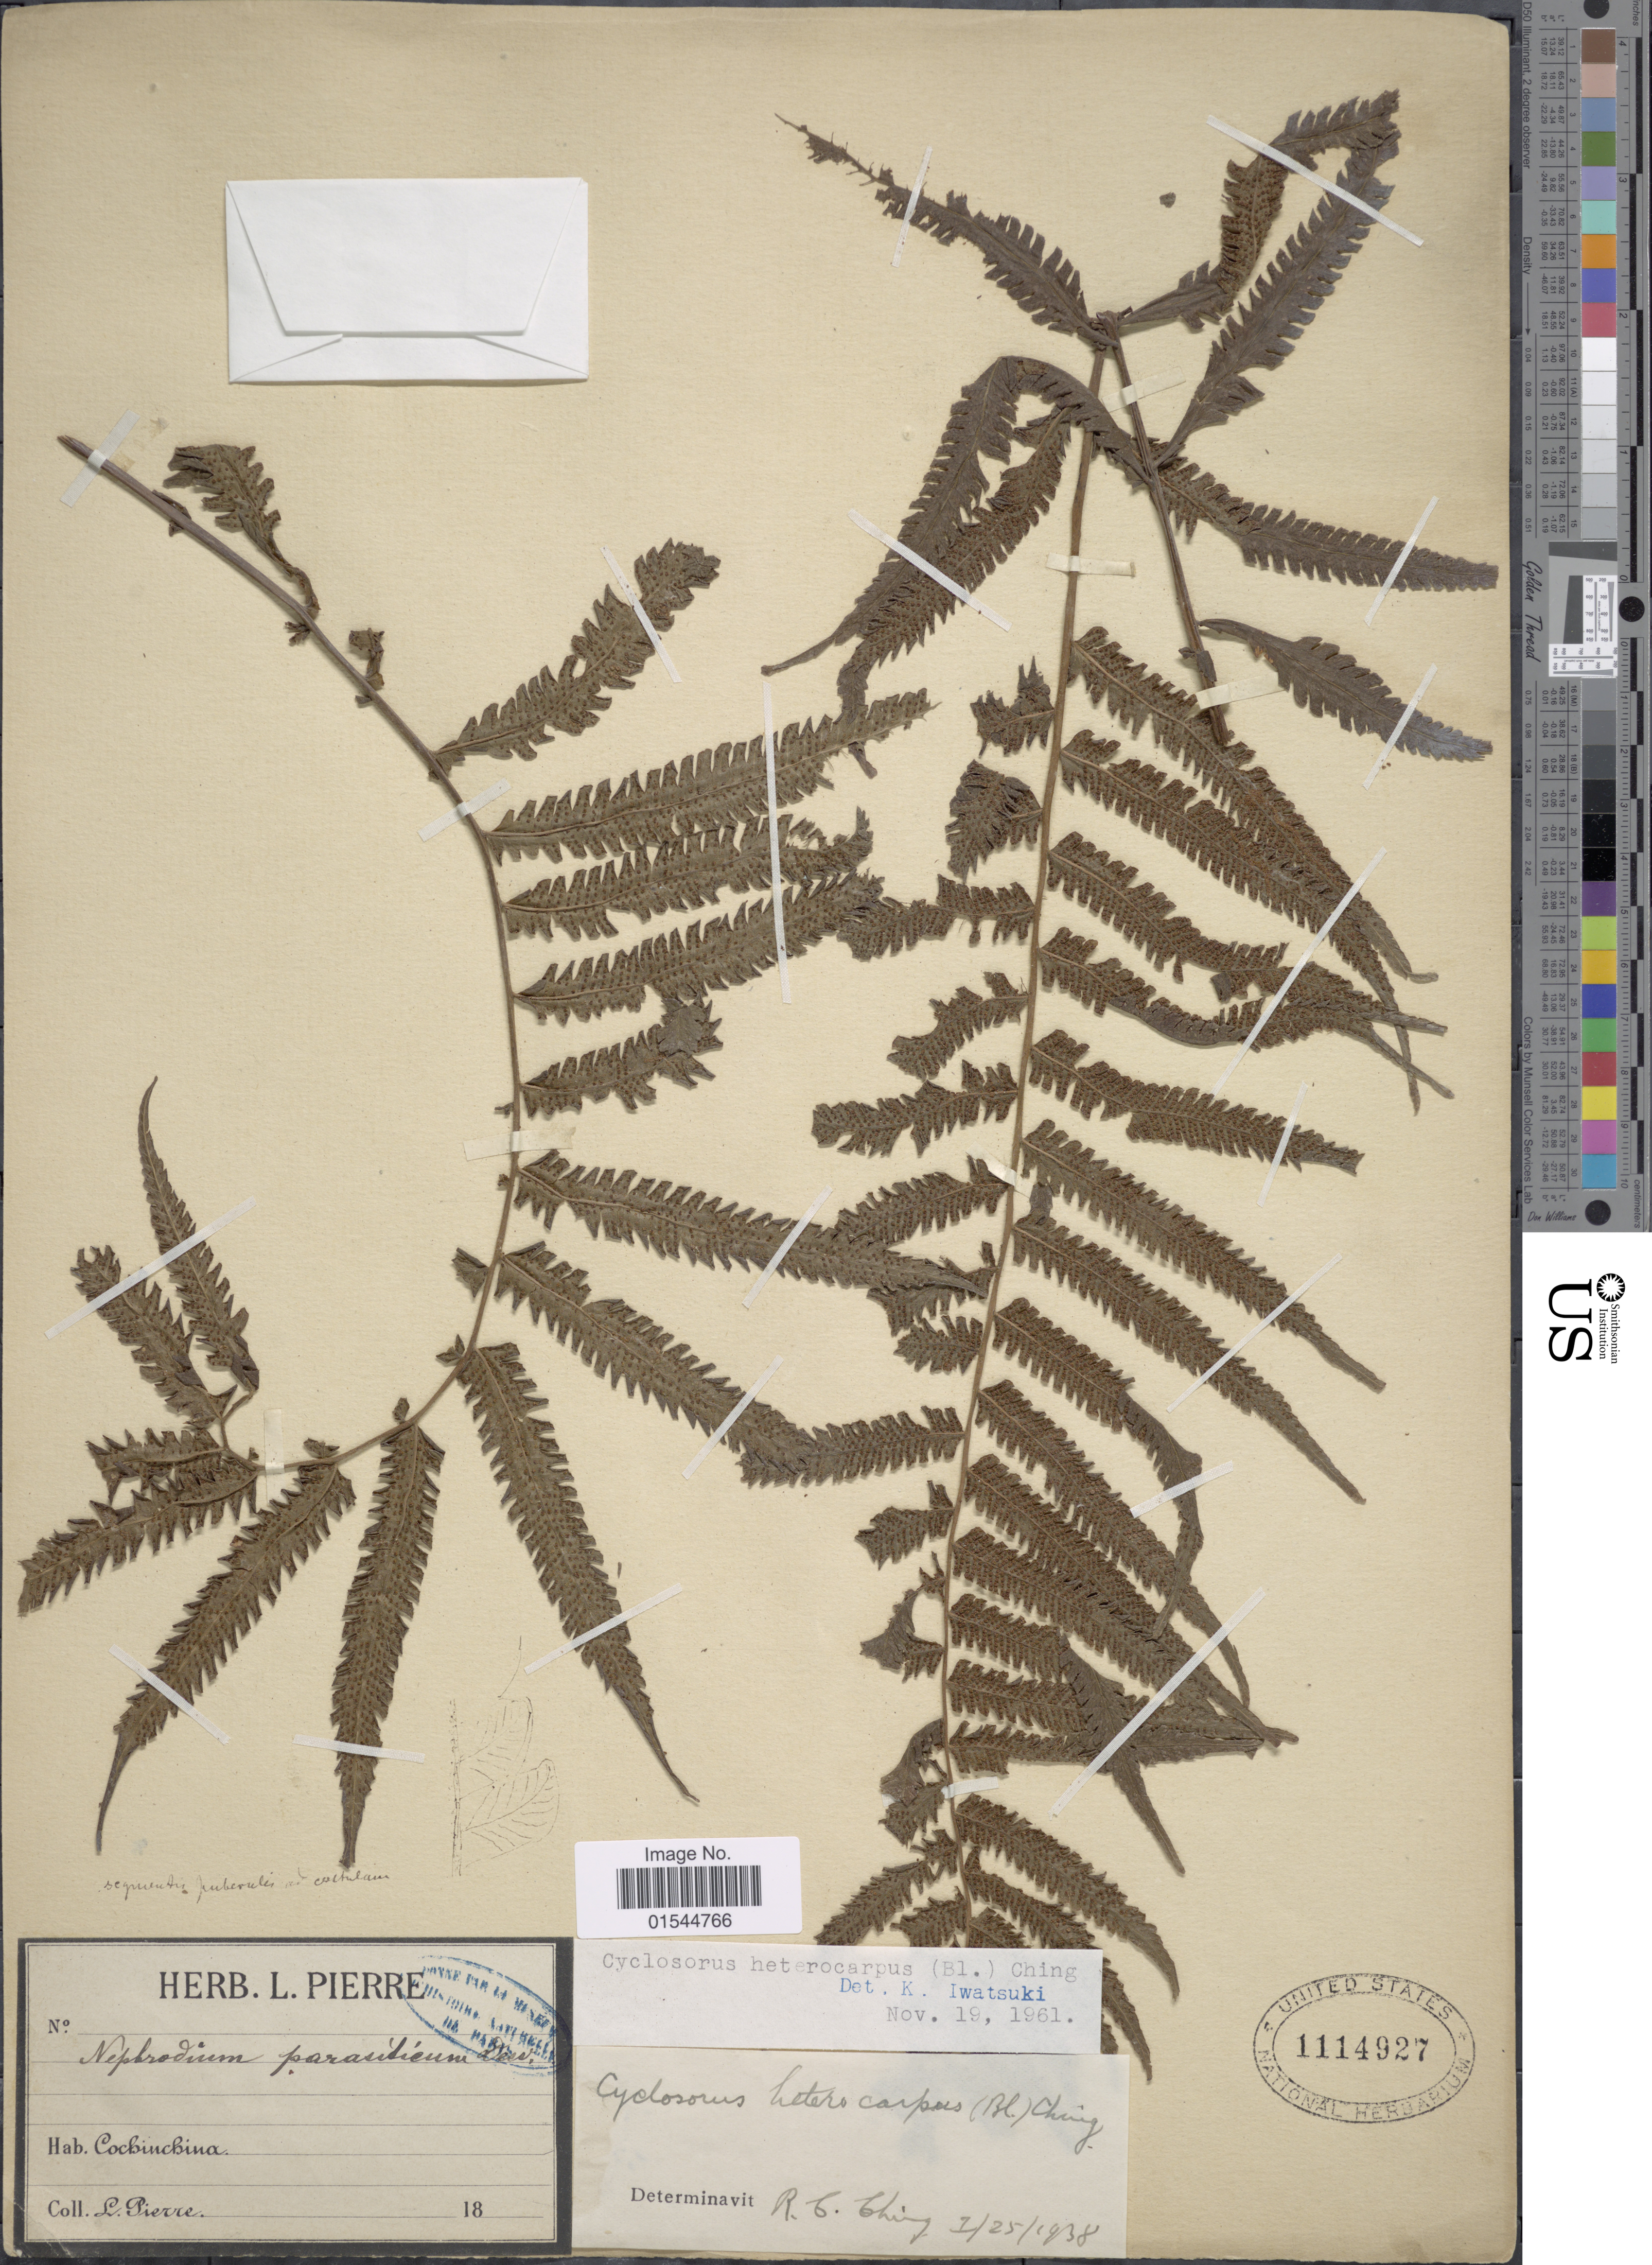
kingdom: Plantae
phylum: Tracheophyta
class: Polypodiopsida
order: Polypodiales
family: Thelypteridaceae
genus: Sphaerostephanos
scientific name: Sphaerostephanos heterocarpus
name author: (Blume) Holttum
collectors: L. Pierre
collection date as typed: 18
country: Vietnam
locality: Cochinchina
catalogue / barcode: US 1114927